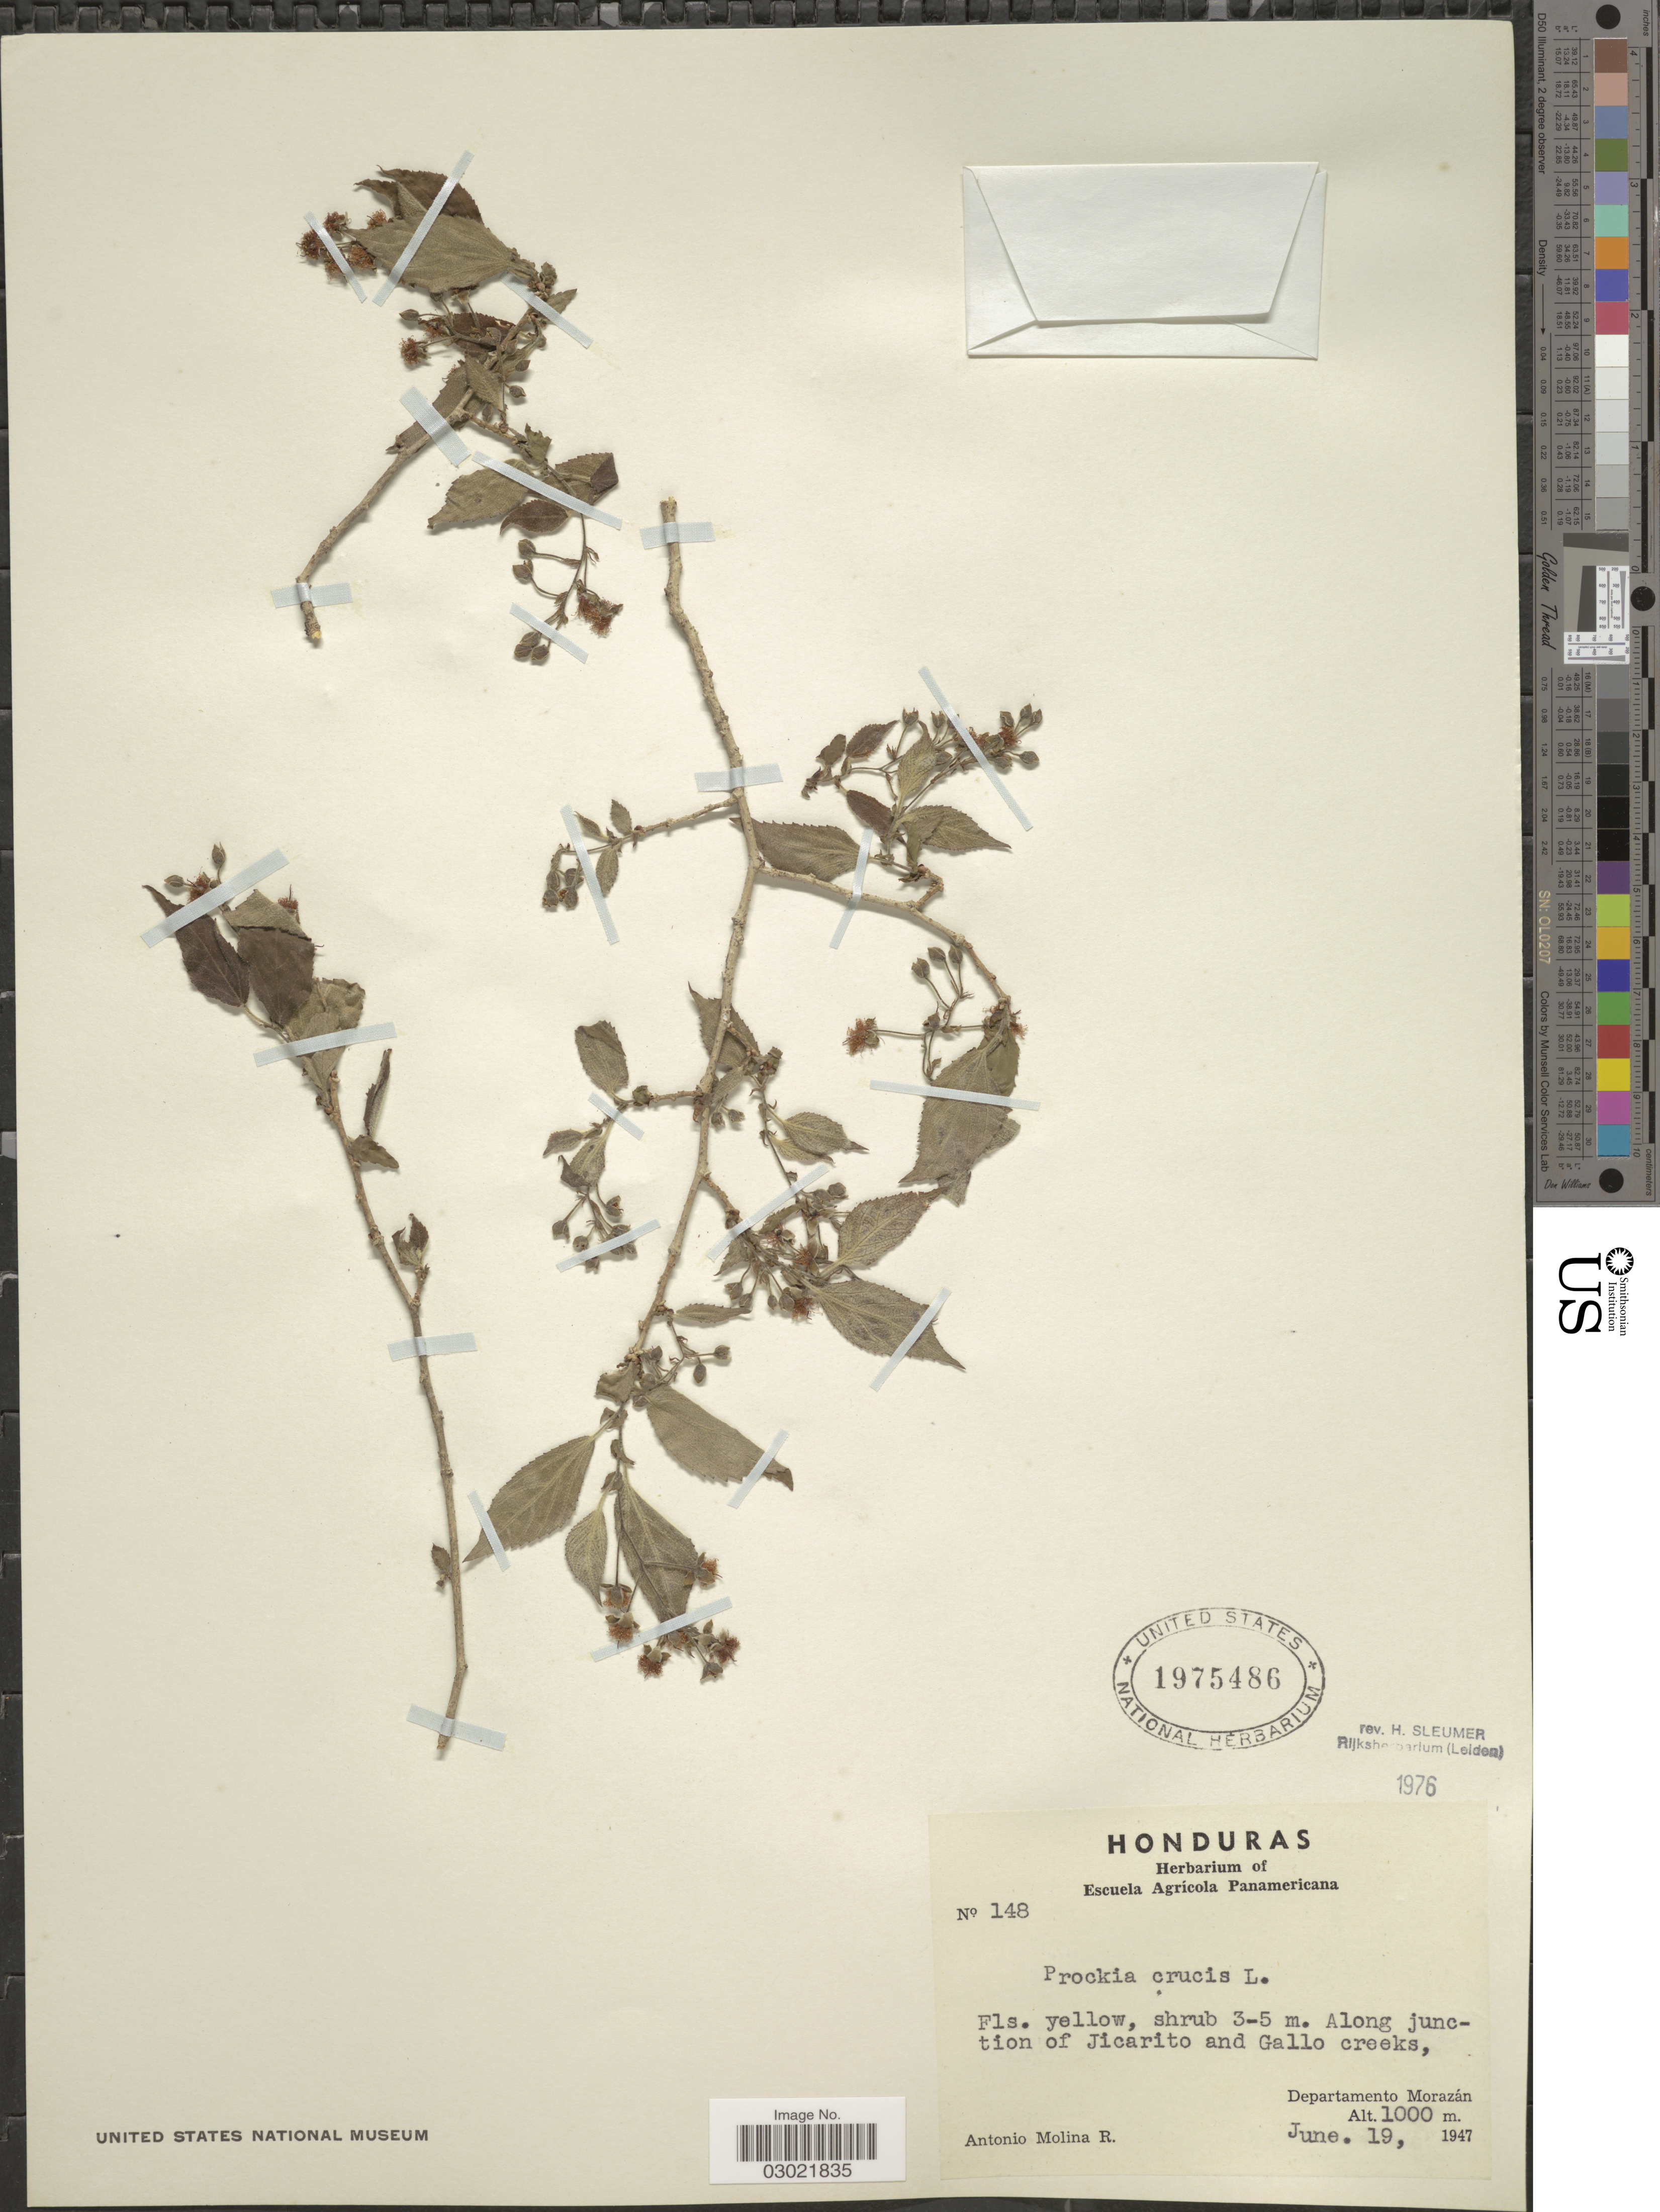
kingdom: Plantae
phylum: Tracheophyta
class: Magnoliopsida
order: Malpighiales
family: Salicaceae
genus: Prockia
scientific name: Prockia crucis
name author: P. Browne ex L.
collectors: A. Molina R.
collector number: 148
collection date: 1947-06-19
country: Honduras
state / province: Fco. Morazán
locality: Along junction of Jicarito and Gallo creeks, Departamento Morazán.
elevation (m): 1000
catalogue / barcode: US 1975486